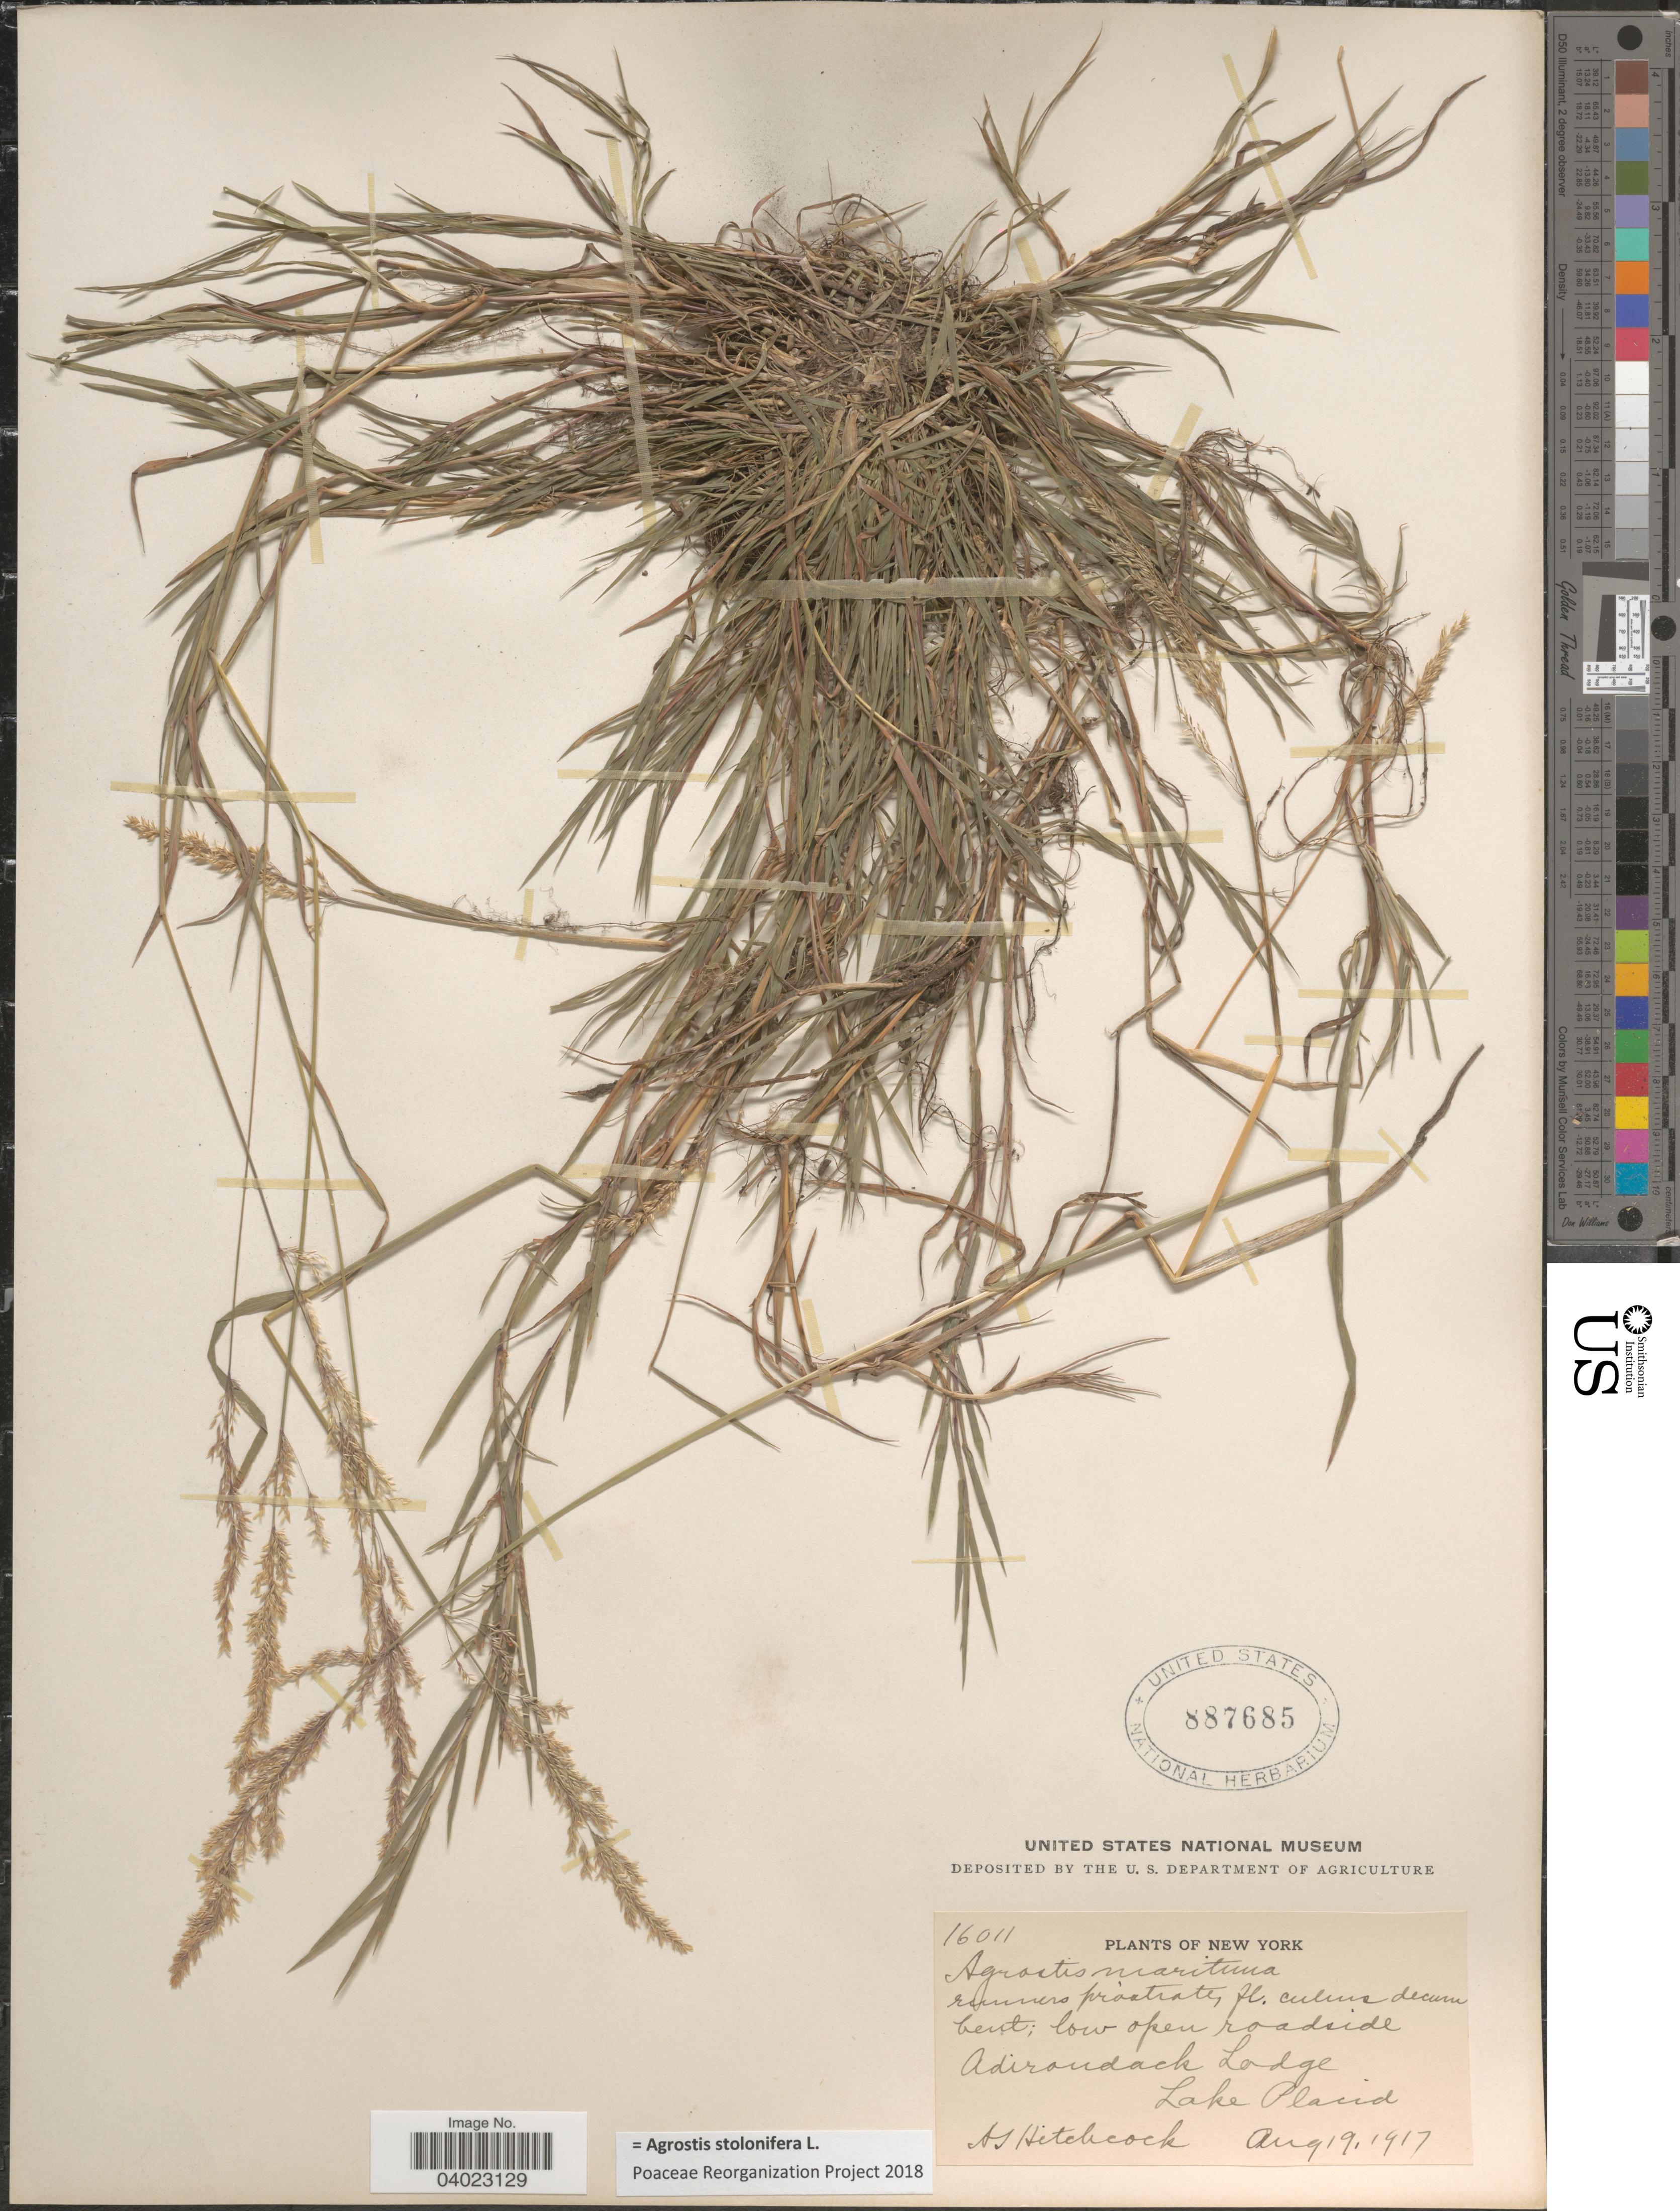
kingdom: Plantae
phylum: Tracheophyta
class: Liliopsida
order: Poales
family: Poaceae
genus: Agrostis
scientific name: Agrostis stolonifera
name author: L.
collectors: A. S. Hitchcock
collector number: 16011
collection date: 1917-08-19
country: United States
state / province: New York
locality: Low open roadside, Adirondack Lodge, Lake Placid.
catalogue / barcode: US 887685